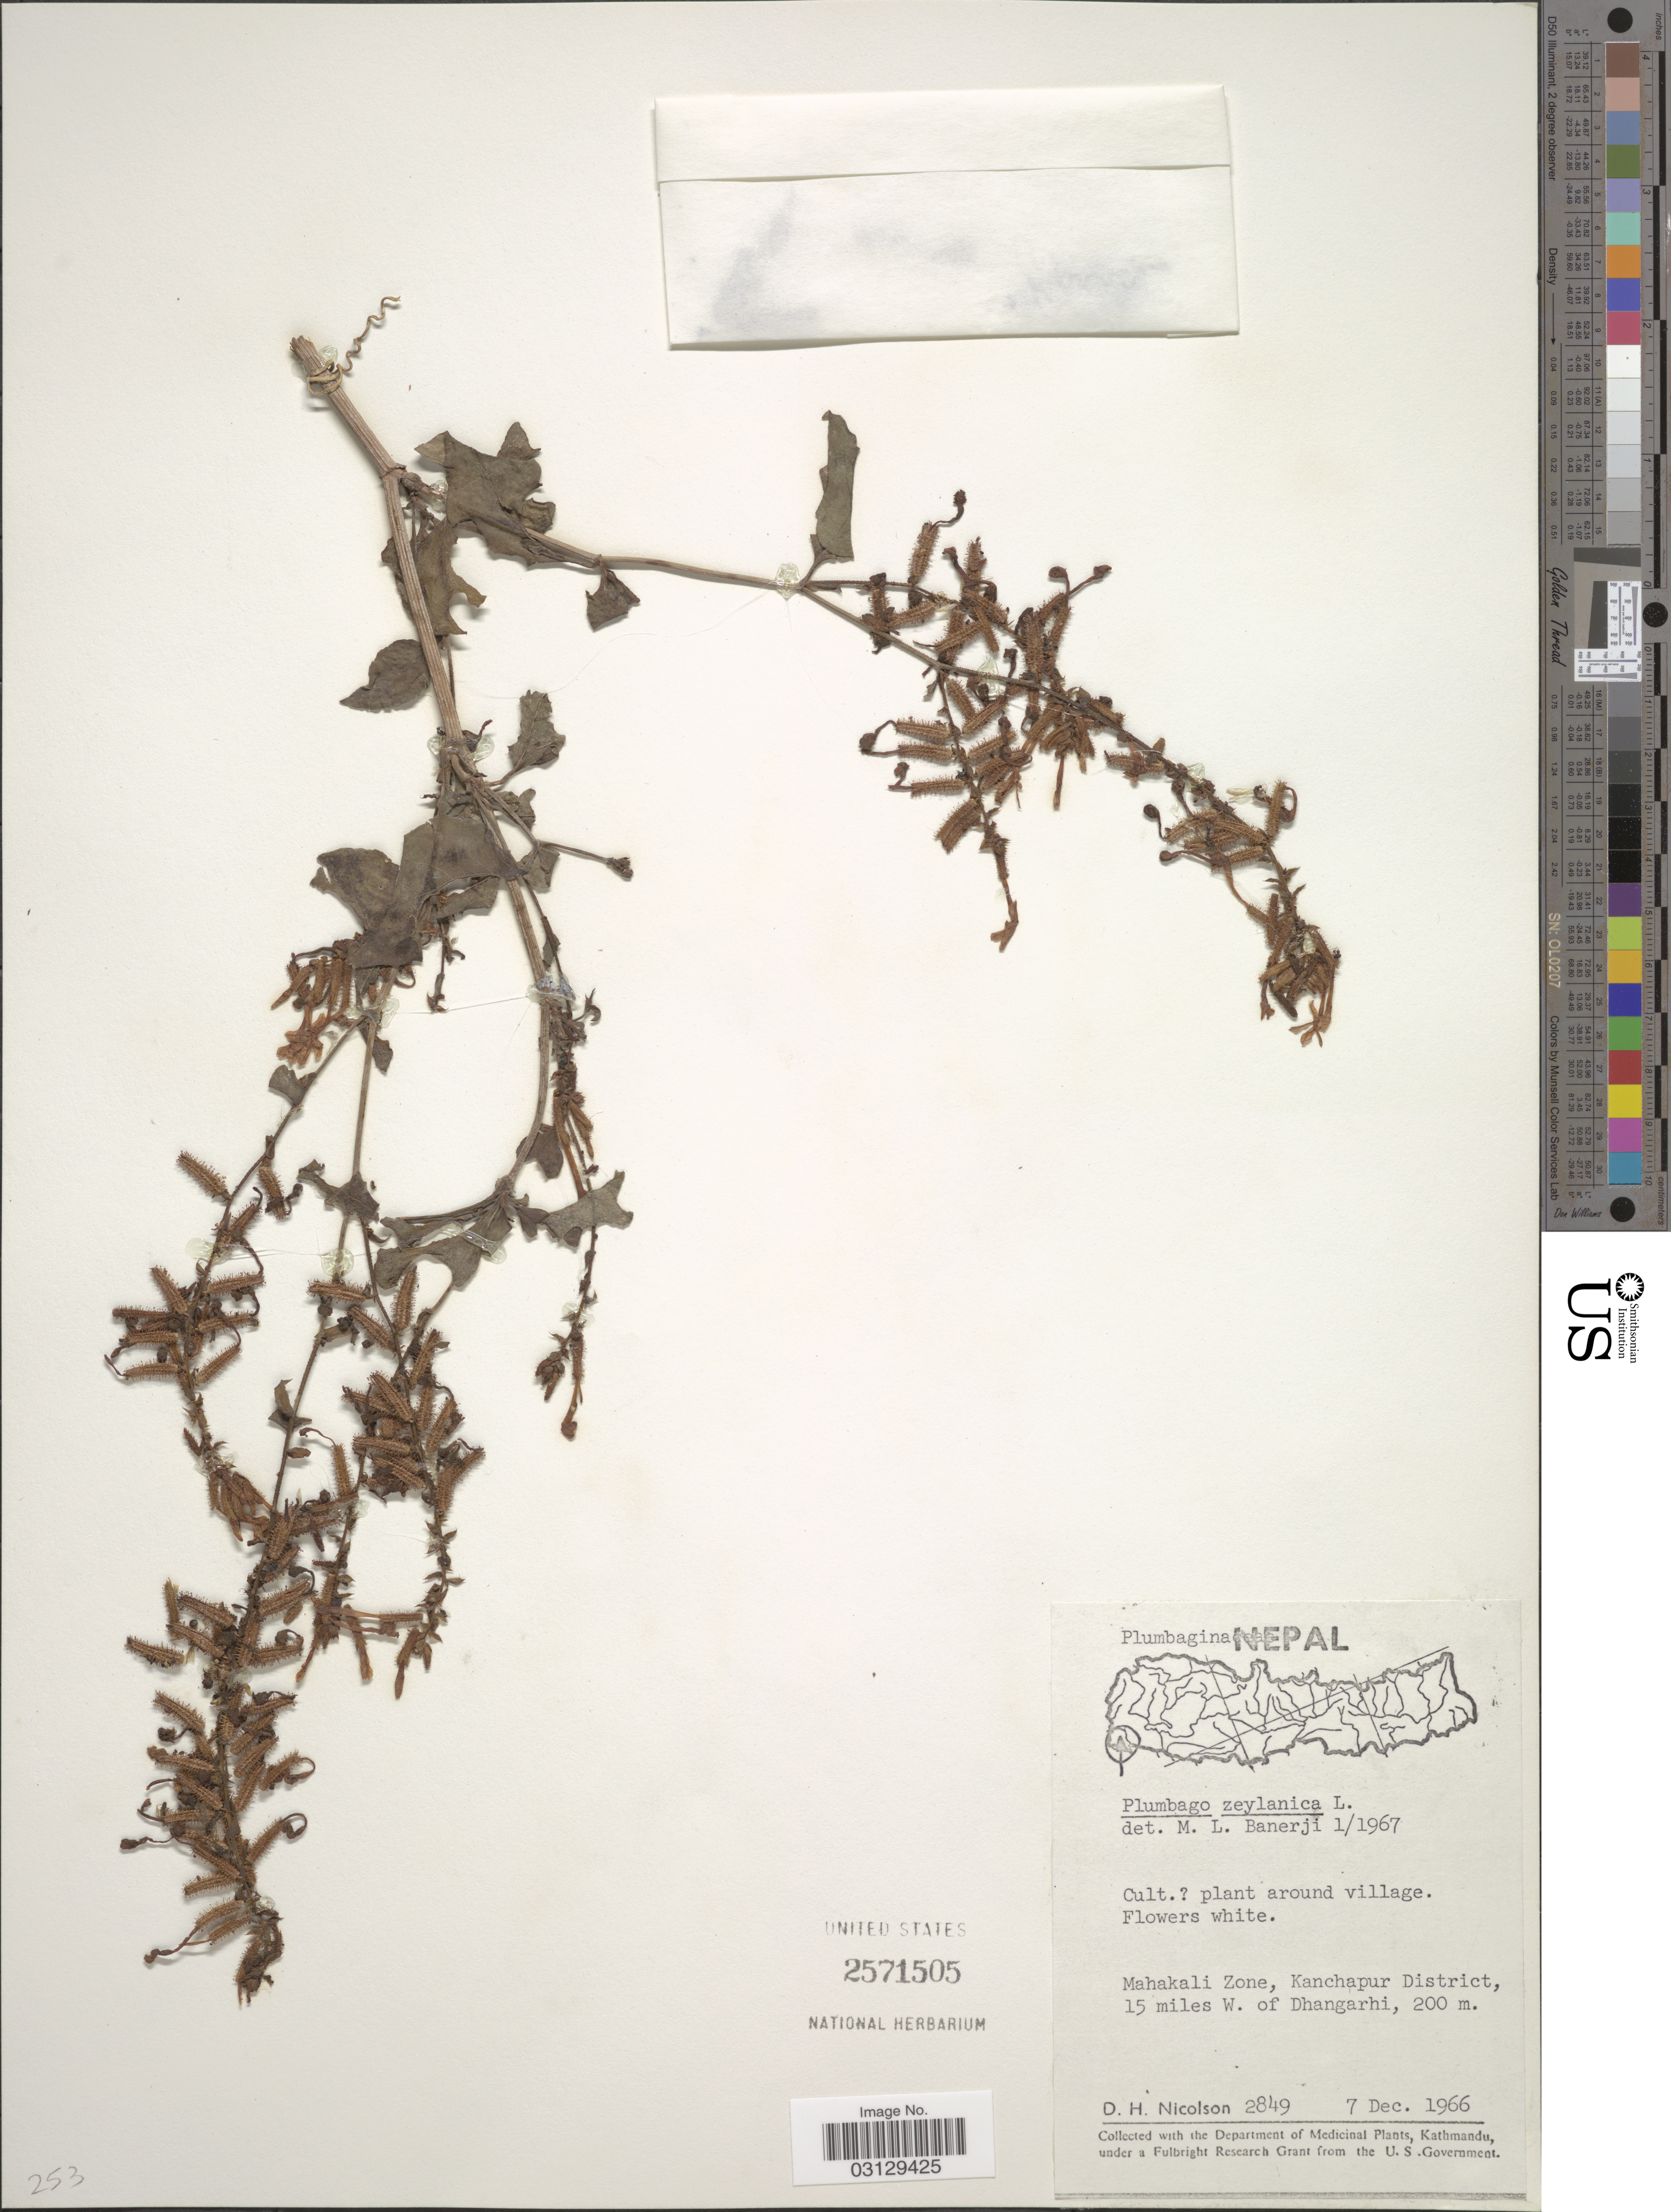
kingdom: Plantae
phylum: Tracheophyta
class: Magnoliopsida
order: Caryophyllales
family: Plumbaginaceae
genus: Plumbago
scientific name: Plumbago zeylanica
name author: L.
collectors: D. H. Nicolson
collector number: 2849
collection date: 1966-12-07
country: Nepal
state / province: Mahakali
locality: Around. village. Mahakali Zone, Kanchapur District, 15 miles W. of Dhangarhi.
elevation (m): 200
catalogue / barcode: US 2571505